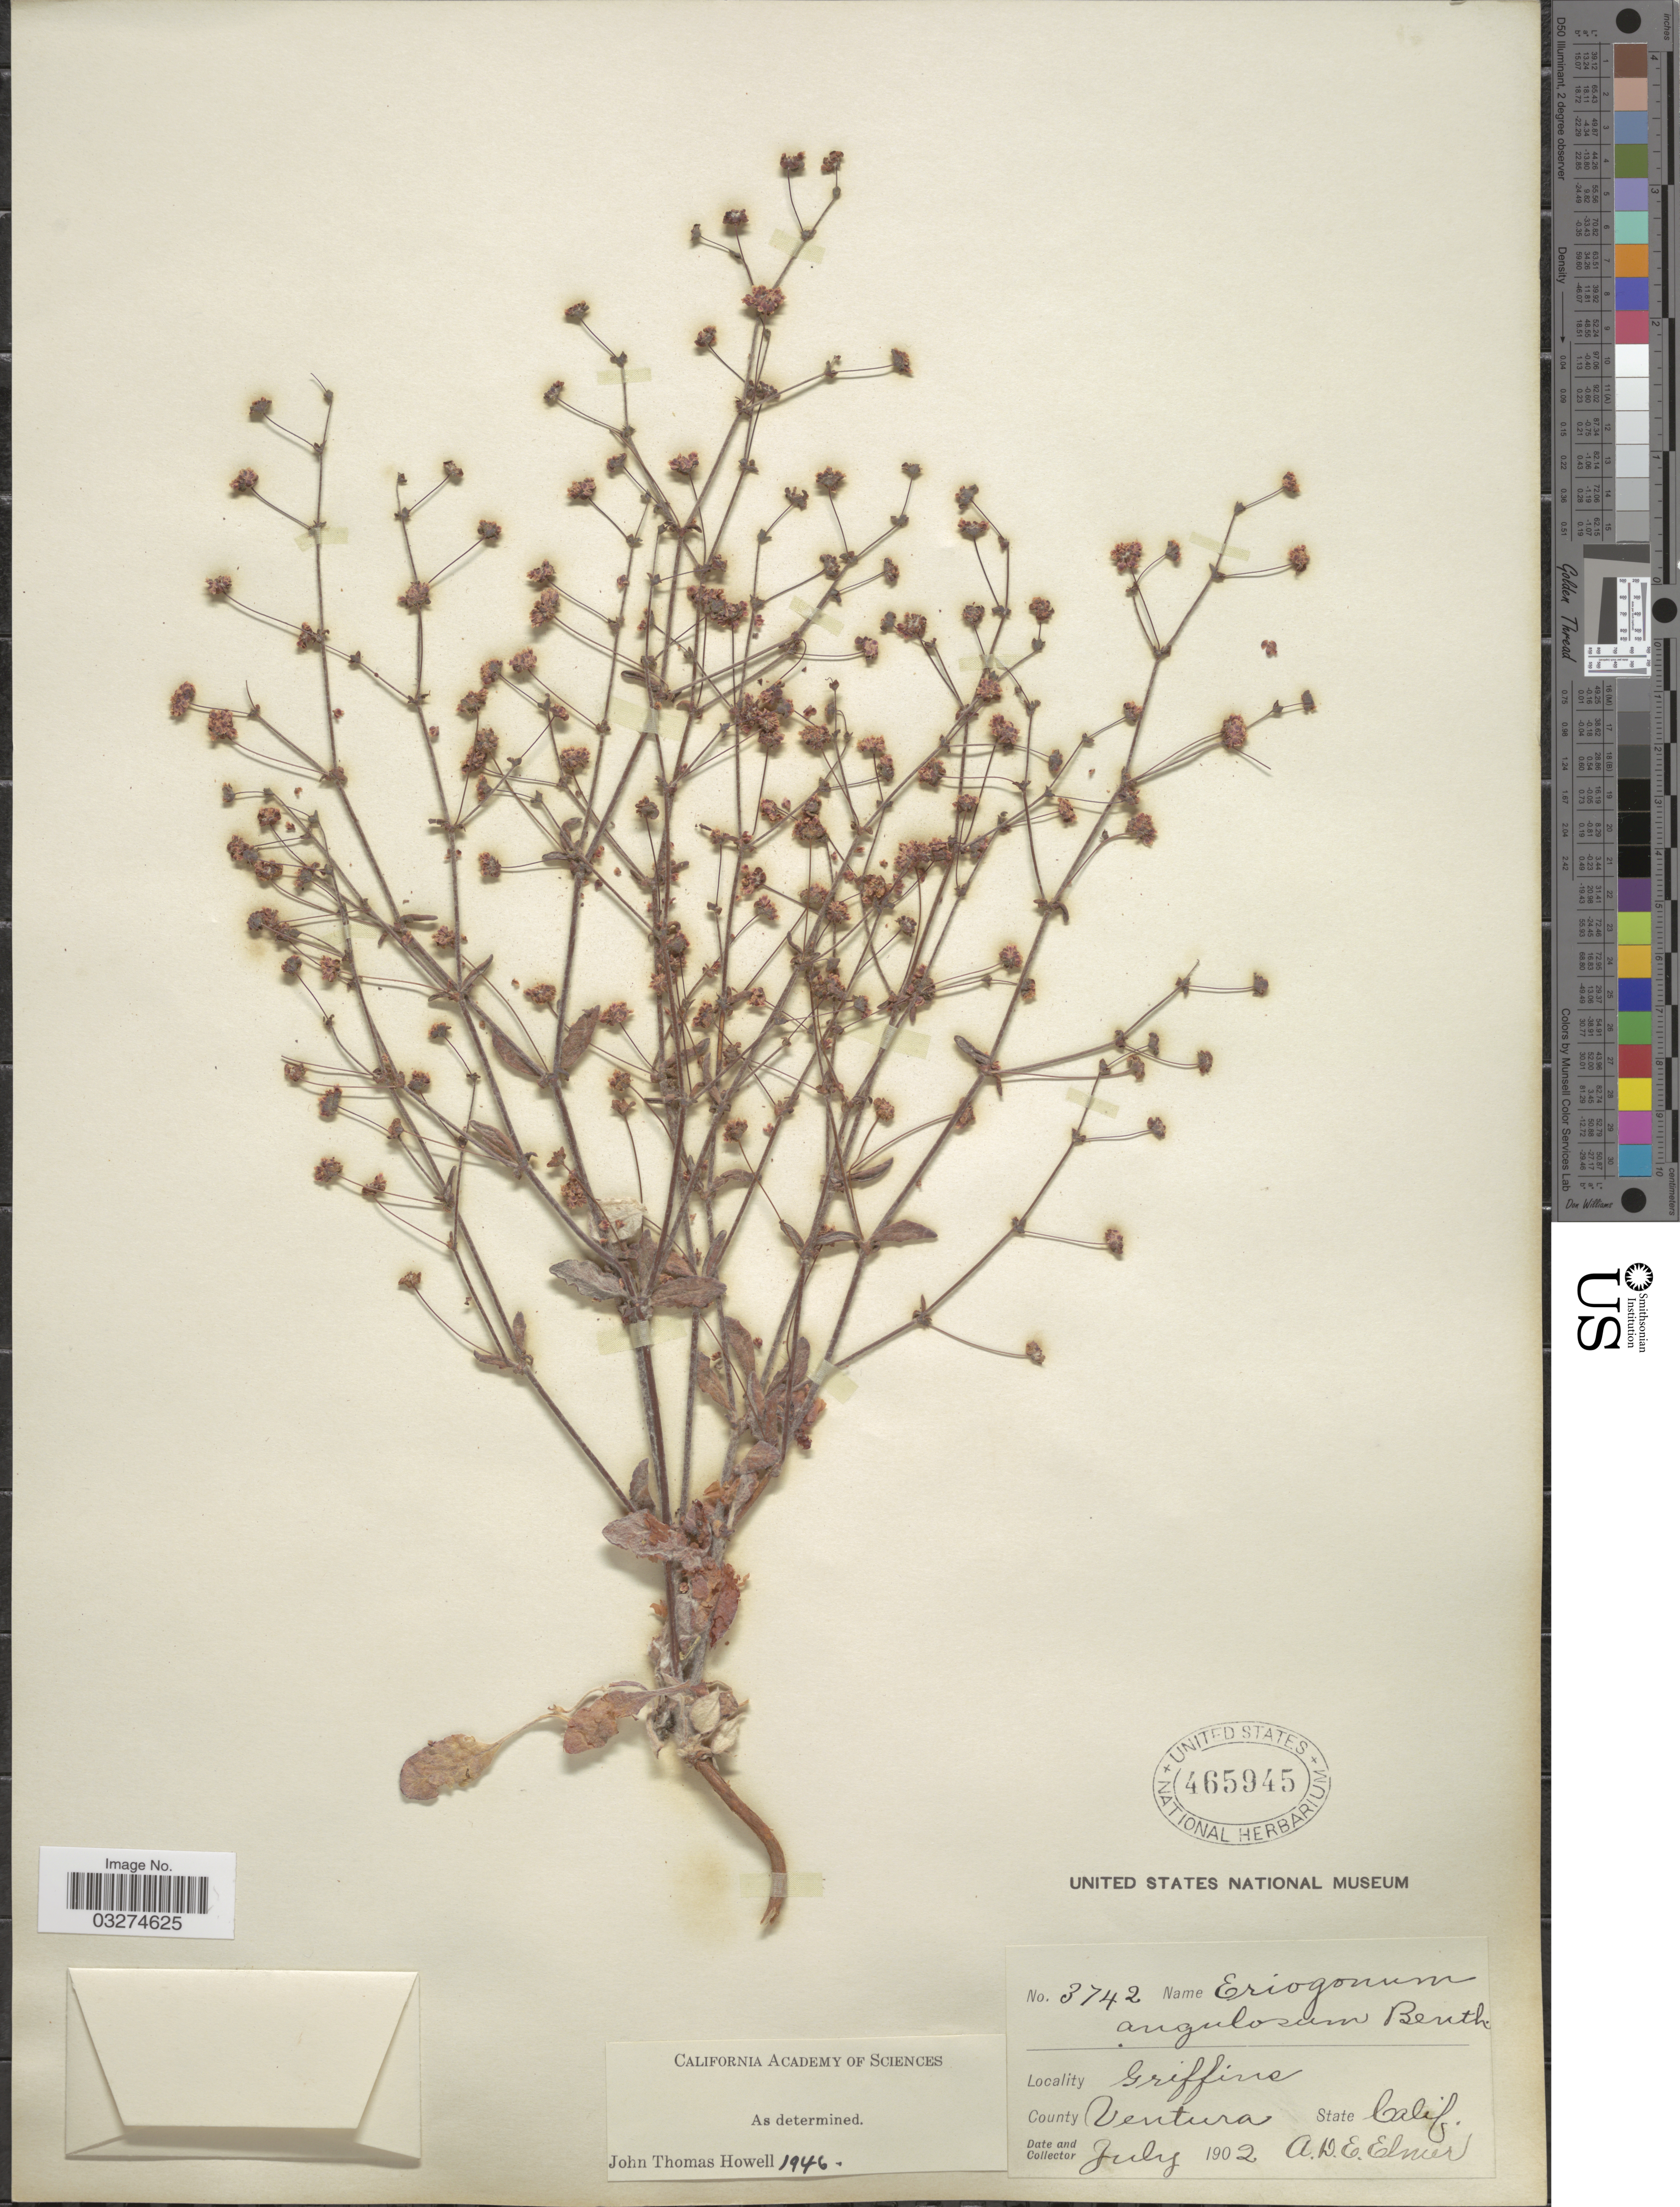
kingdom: Plantae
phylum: Tracheophyta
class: Magnoliopsida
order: Caryophyllales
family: Polygonaceae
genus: Eriogonum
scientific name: Eriogonum angulosum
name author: Benth.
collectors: A. D. E. Elmer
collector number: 3742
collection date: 1902-07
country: United States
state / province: California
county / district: Ventura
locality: Griffins. County Ventura.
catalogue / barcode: US 465945